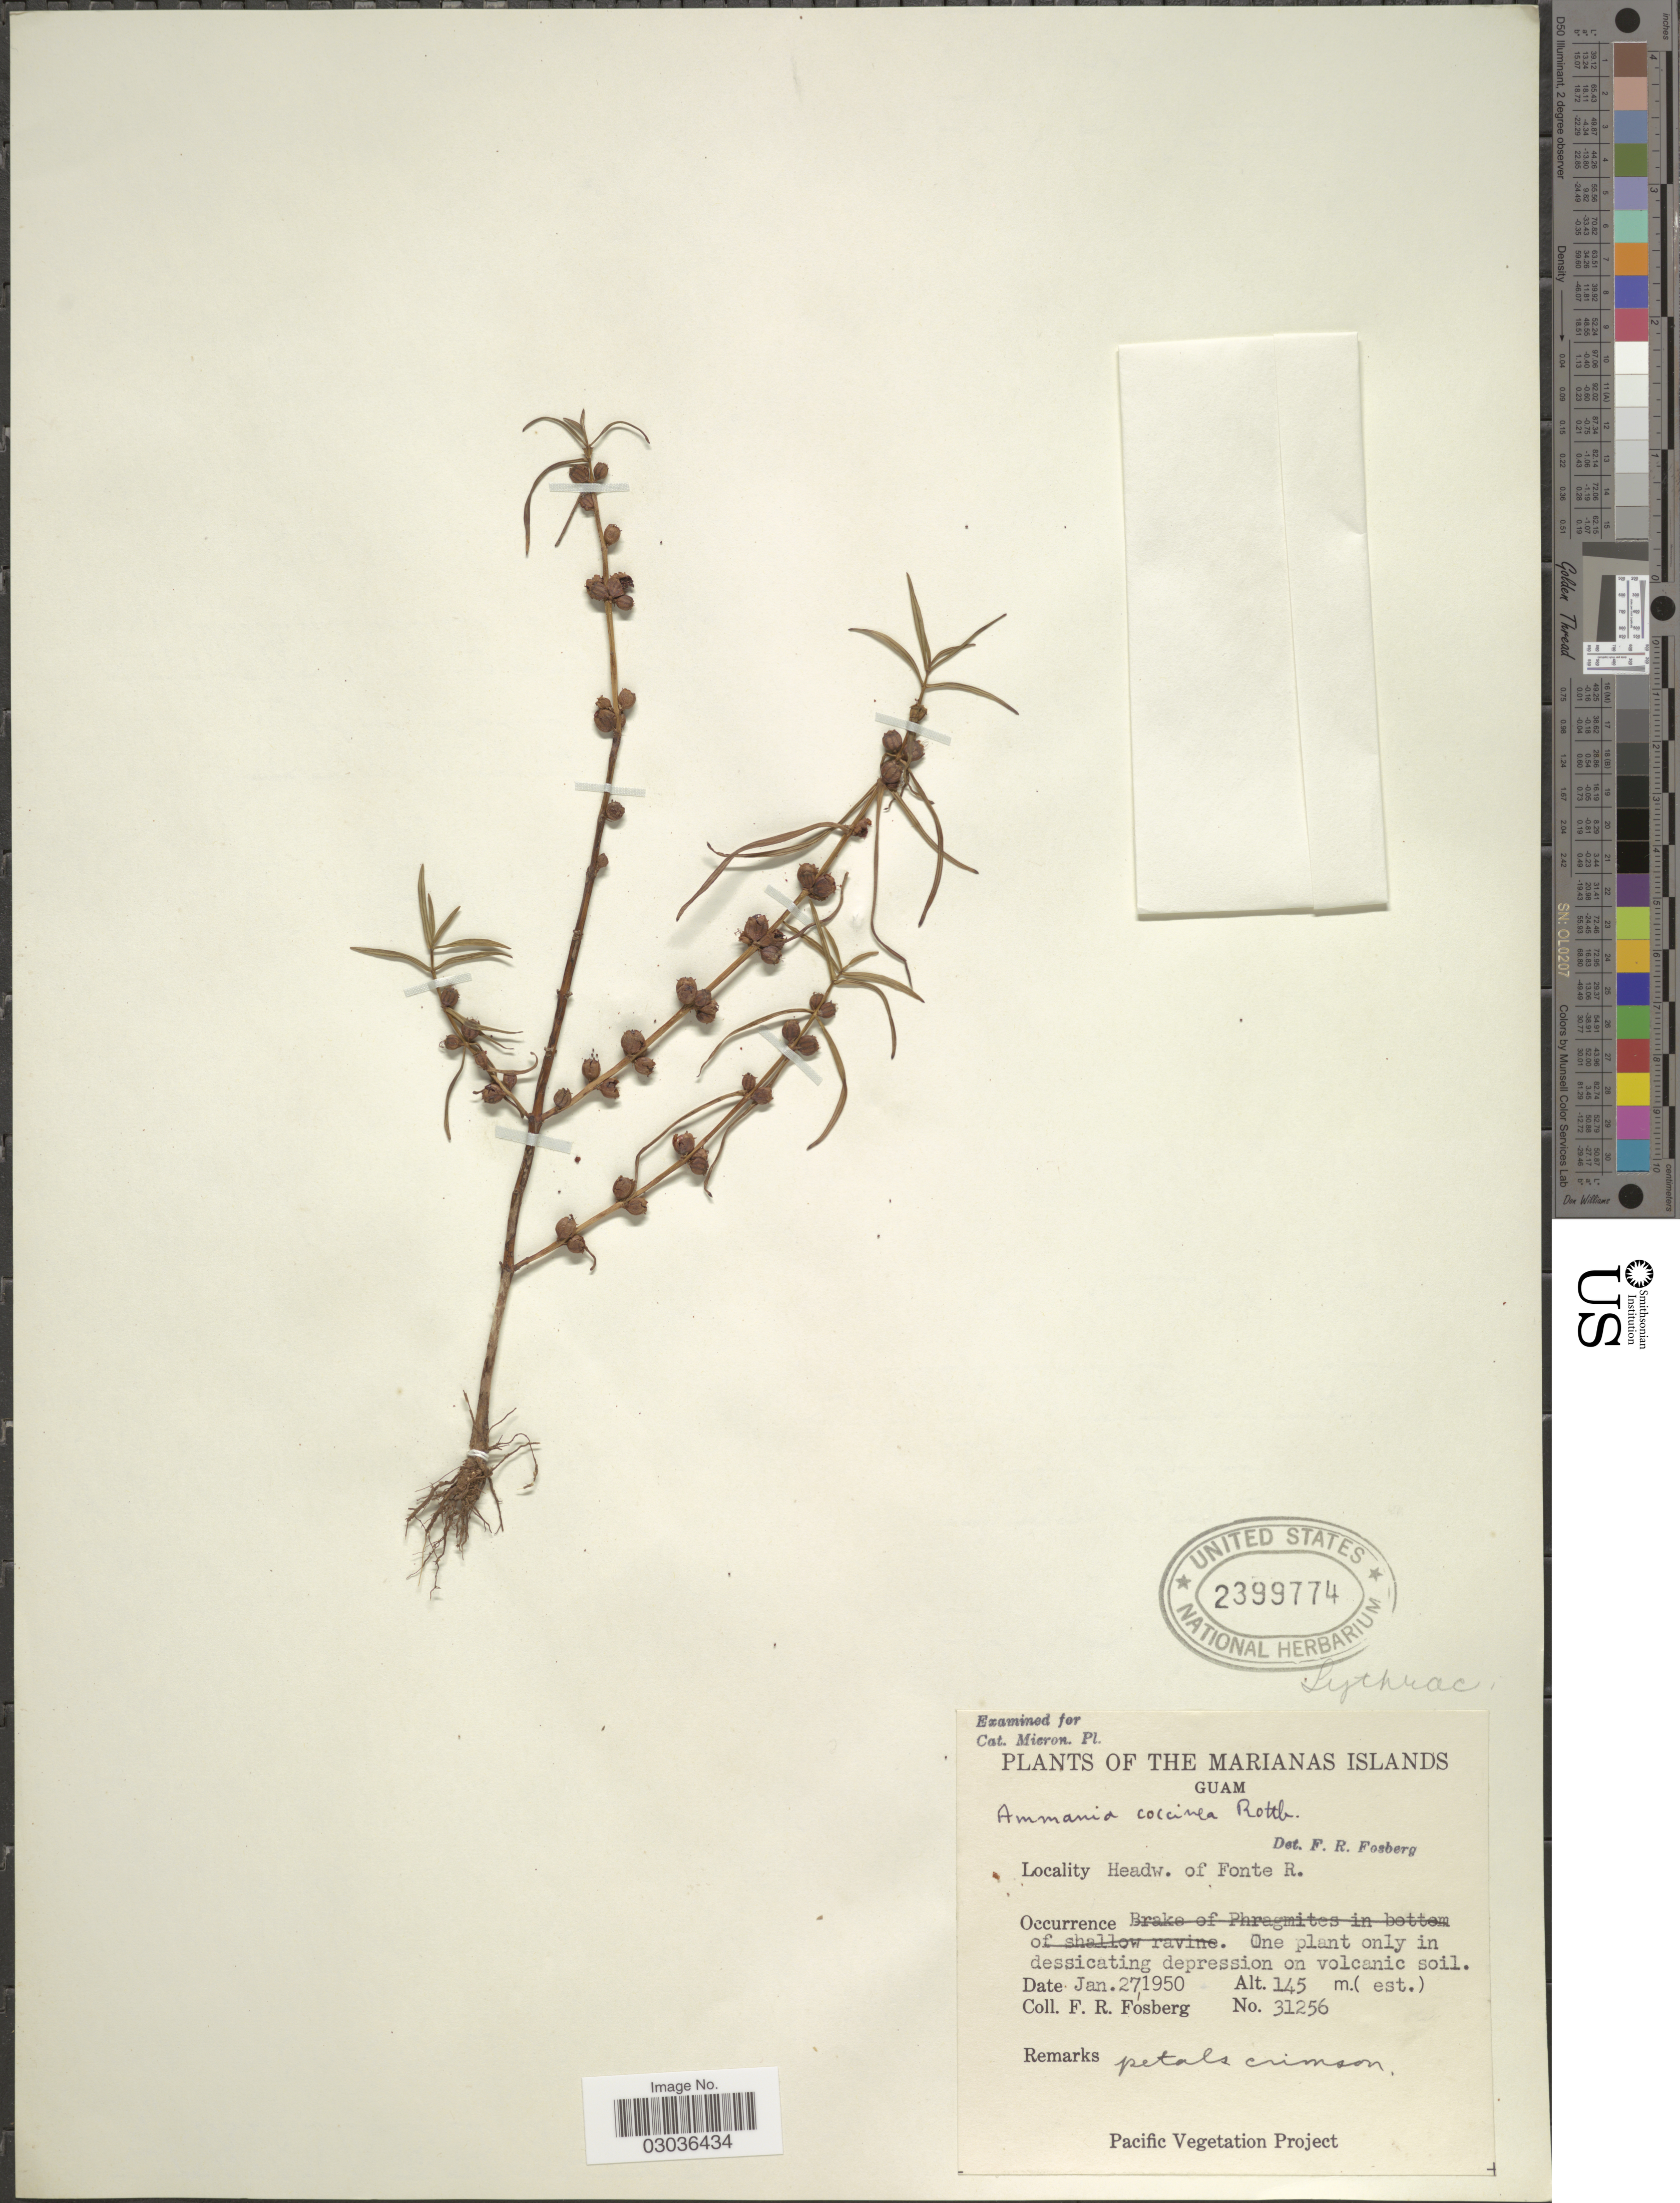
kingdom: Plantae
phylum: Tracheophyta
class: Magnoliopsida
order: Myrtales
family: Lythraceae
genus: Ammannia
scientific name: Ammannia coccinea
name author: Rottb.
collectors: F. R. Fosberg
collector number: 31256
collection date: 1950-01-27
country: Guam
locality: Marianas Islands. Headw. of Fonte R.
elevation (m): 145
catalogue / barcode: US 2399774